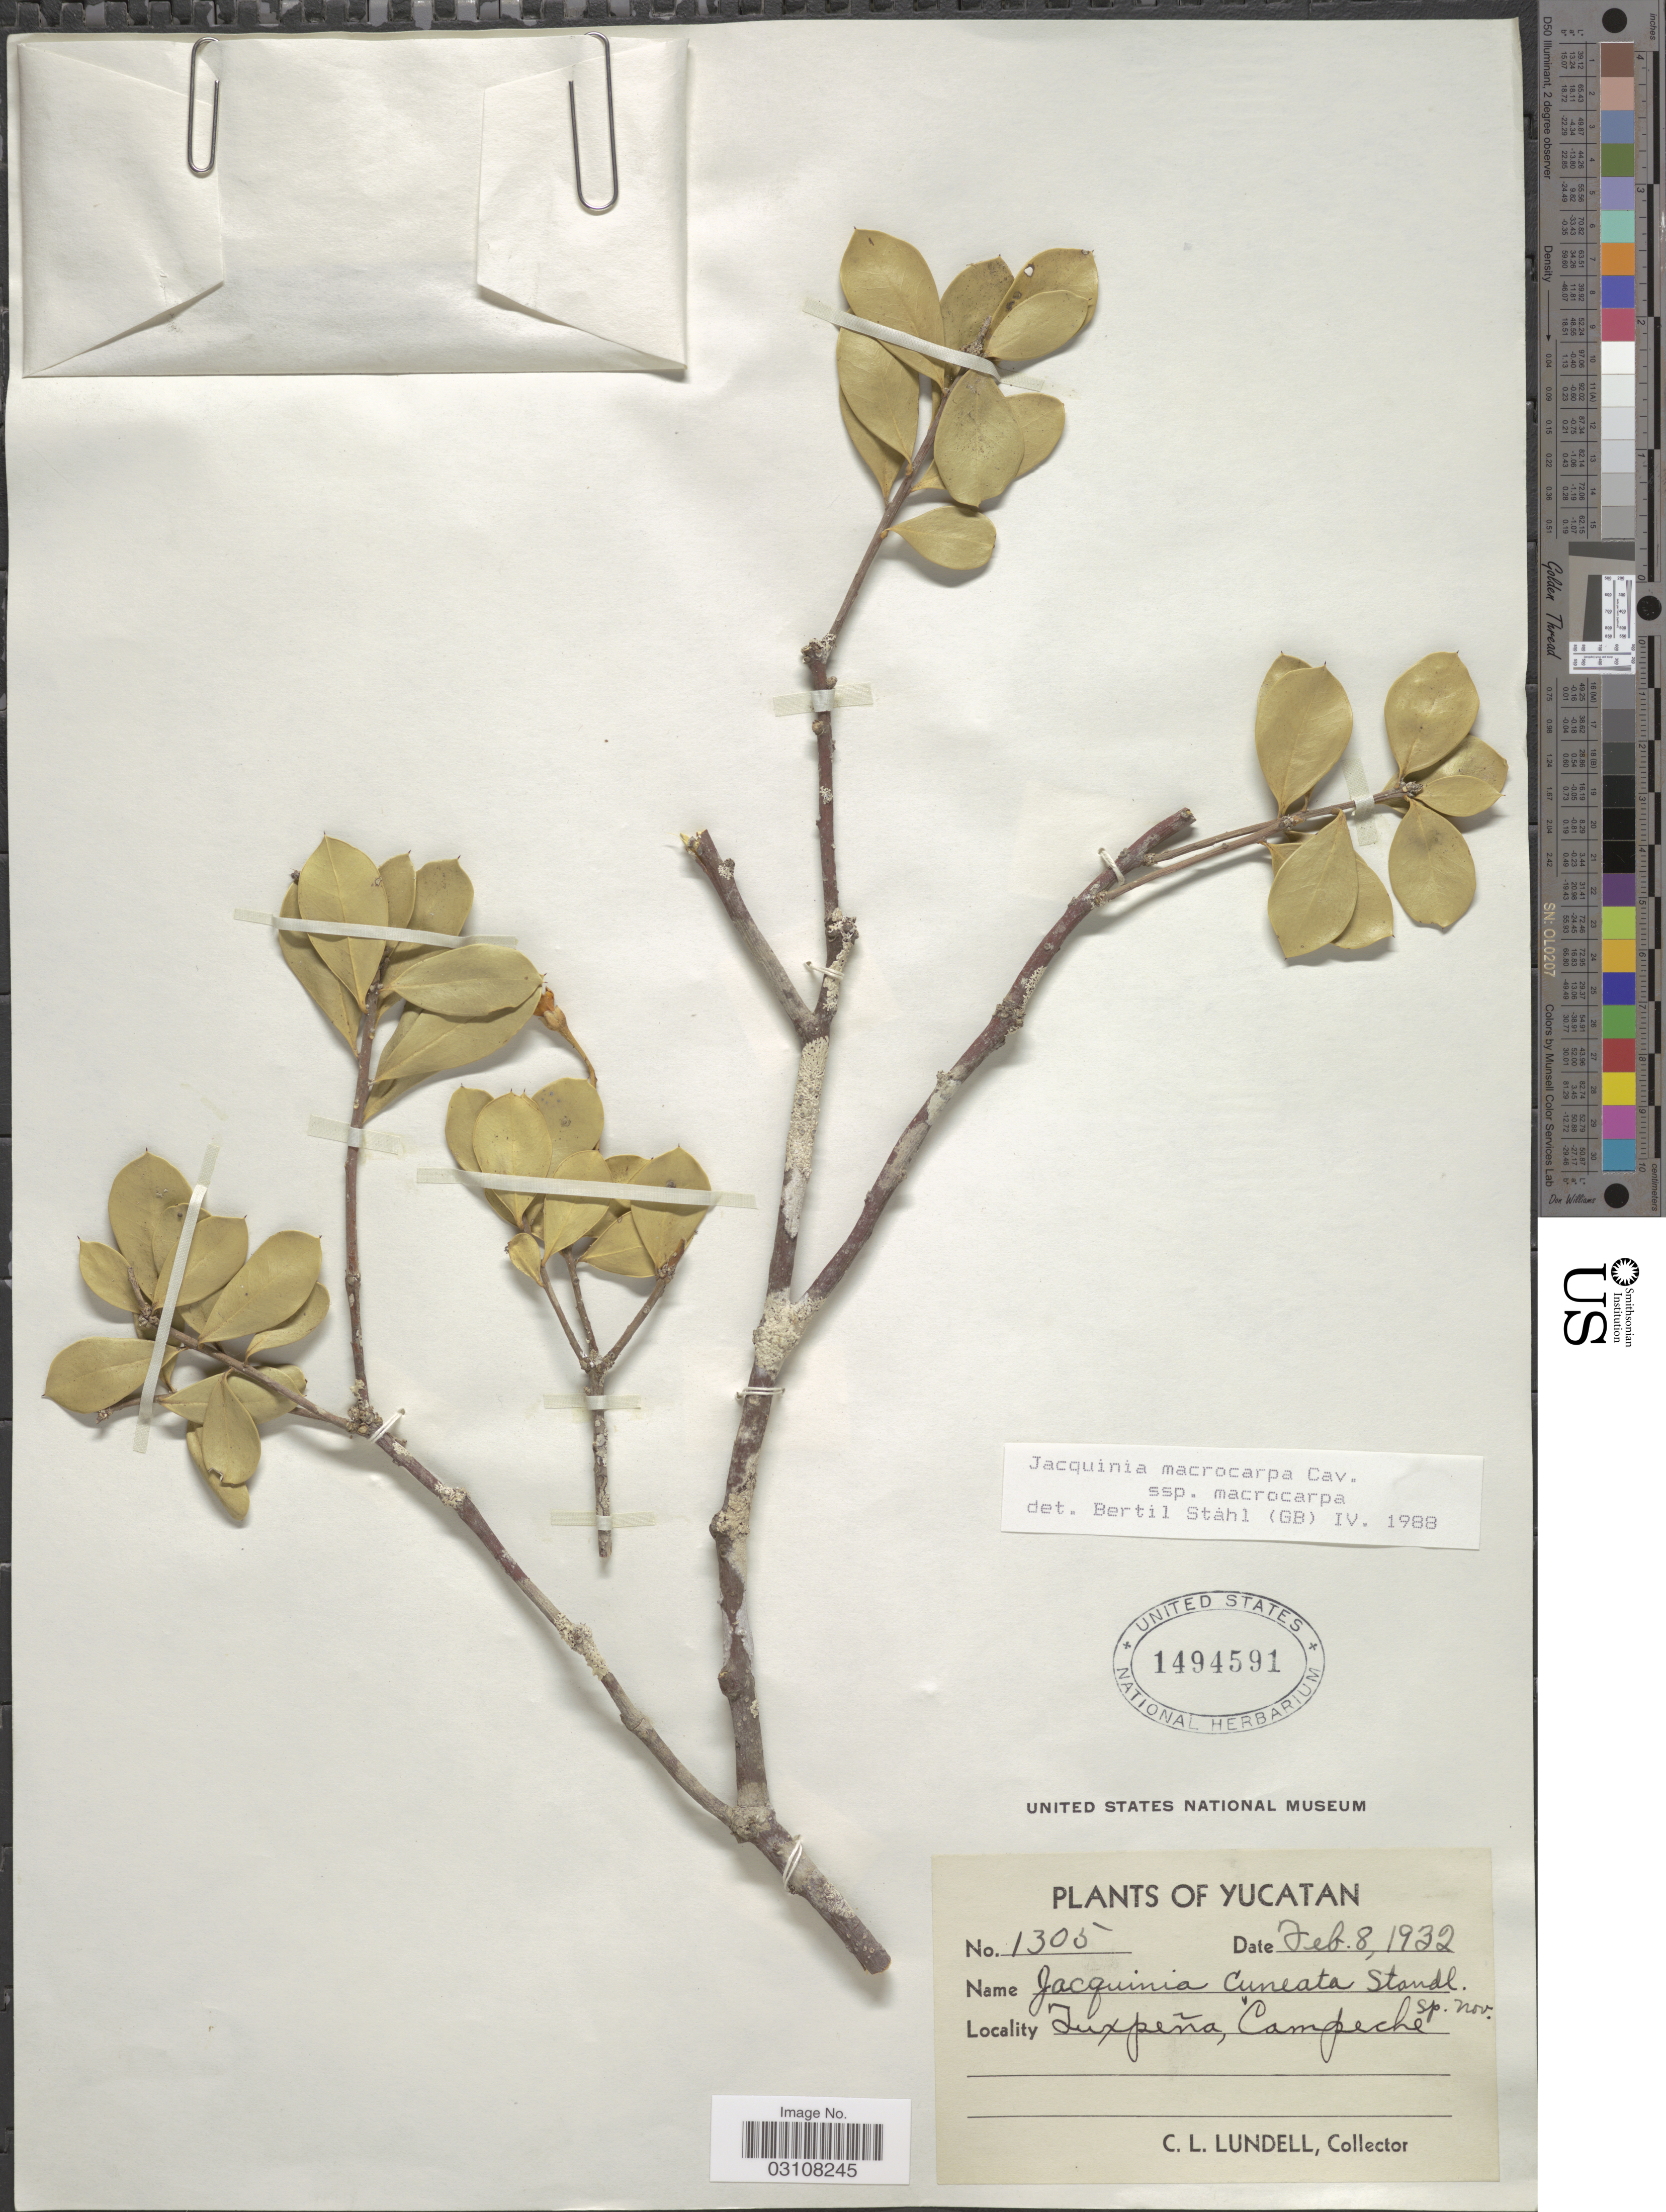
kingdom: Plantae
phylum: Tracheophyta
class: Magnoliopsida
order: Ericales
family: Primulaceae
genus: Jacquinia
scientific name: Jacquinia macrocarpa subsp. macrocarpa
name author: Cav.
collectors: C. L. Lundell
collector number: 1305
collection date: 1932-02-08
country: Mexico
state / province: Campeche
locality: Yucatan. [unsure placement] Tuxpeña.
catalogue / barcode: US 1494591